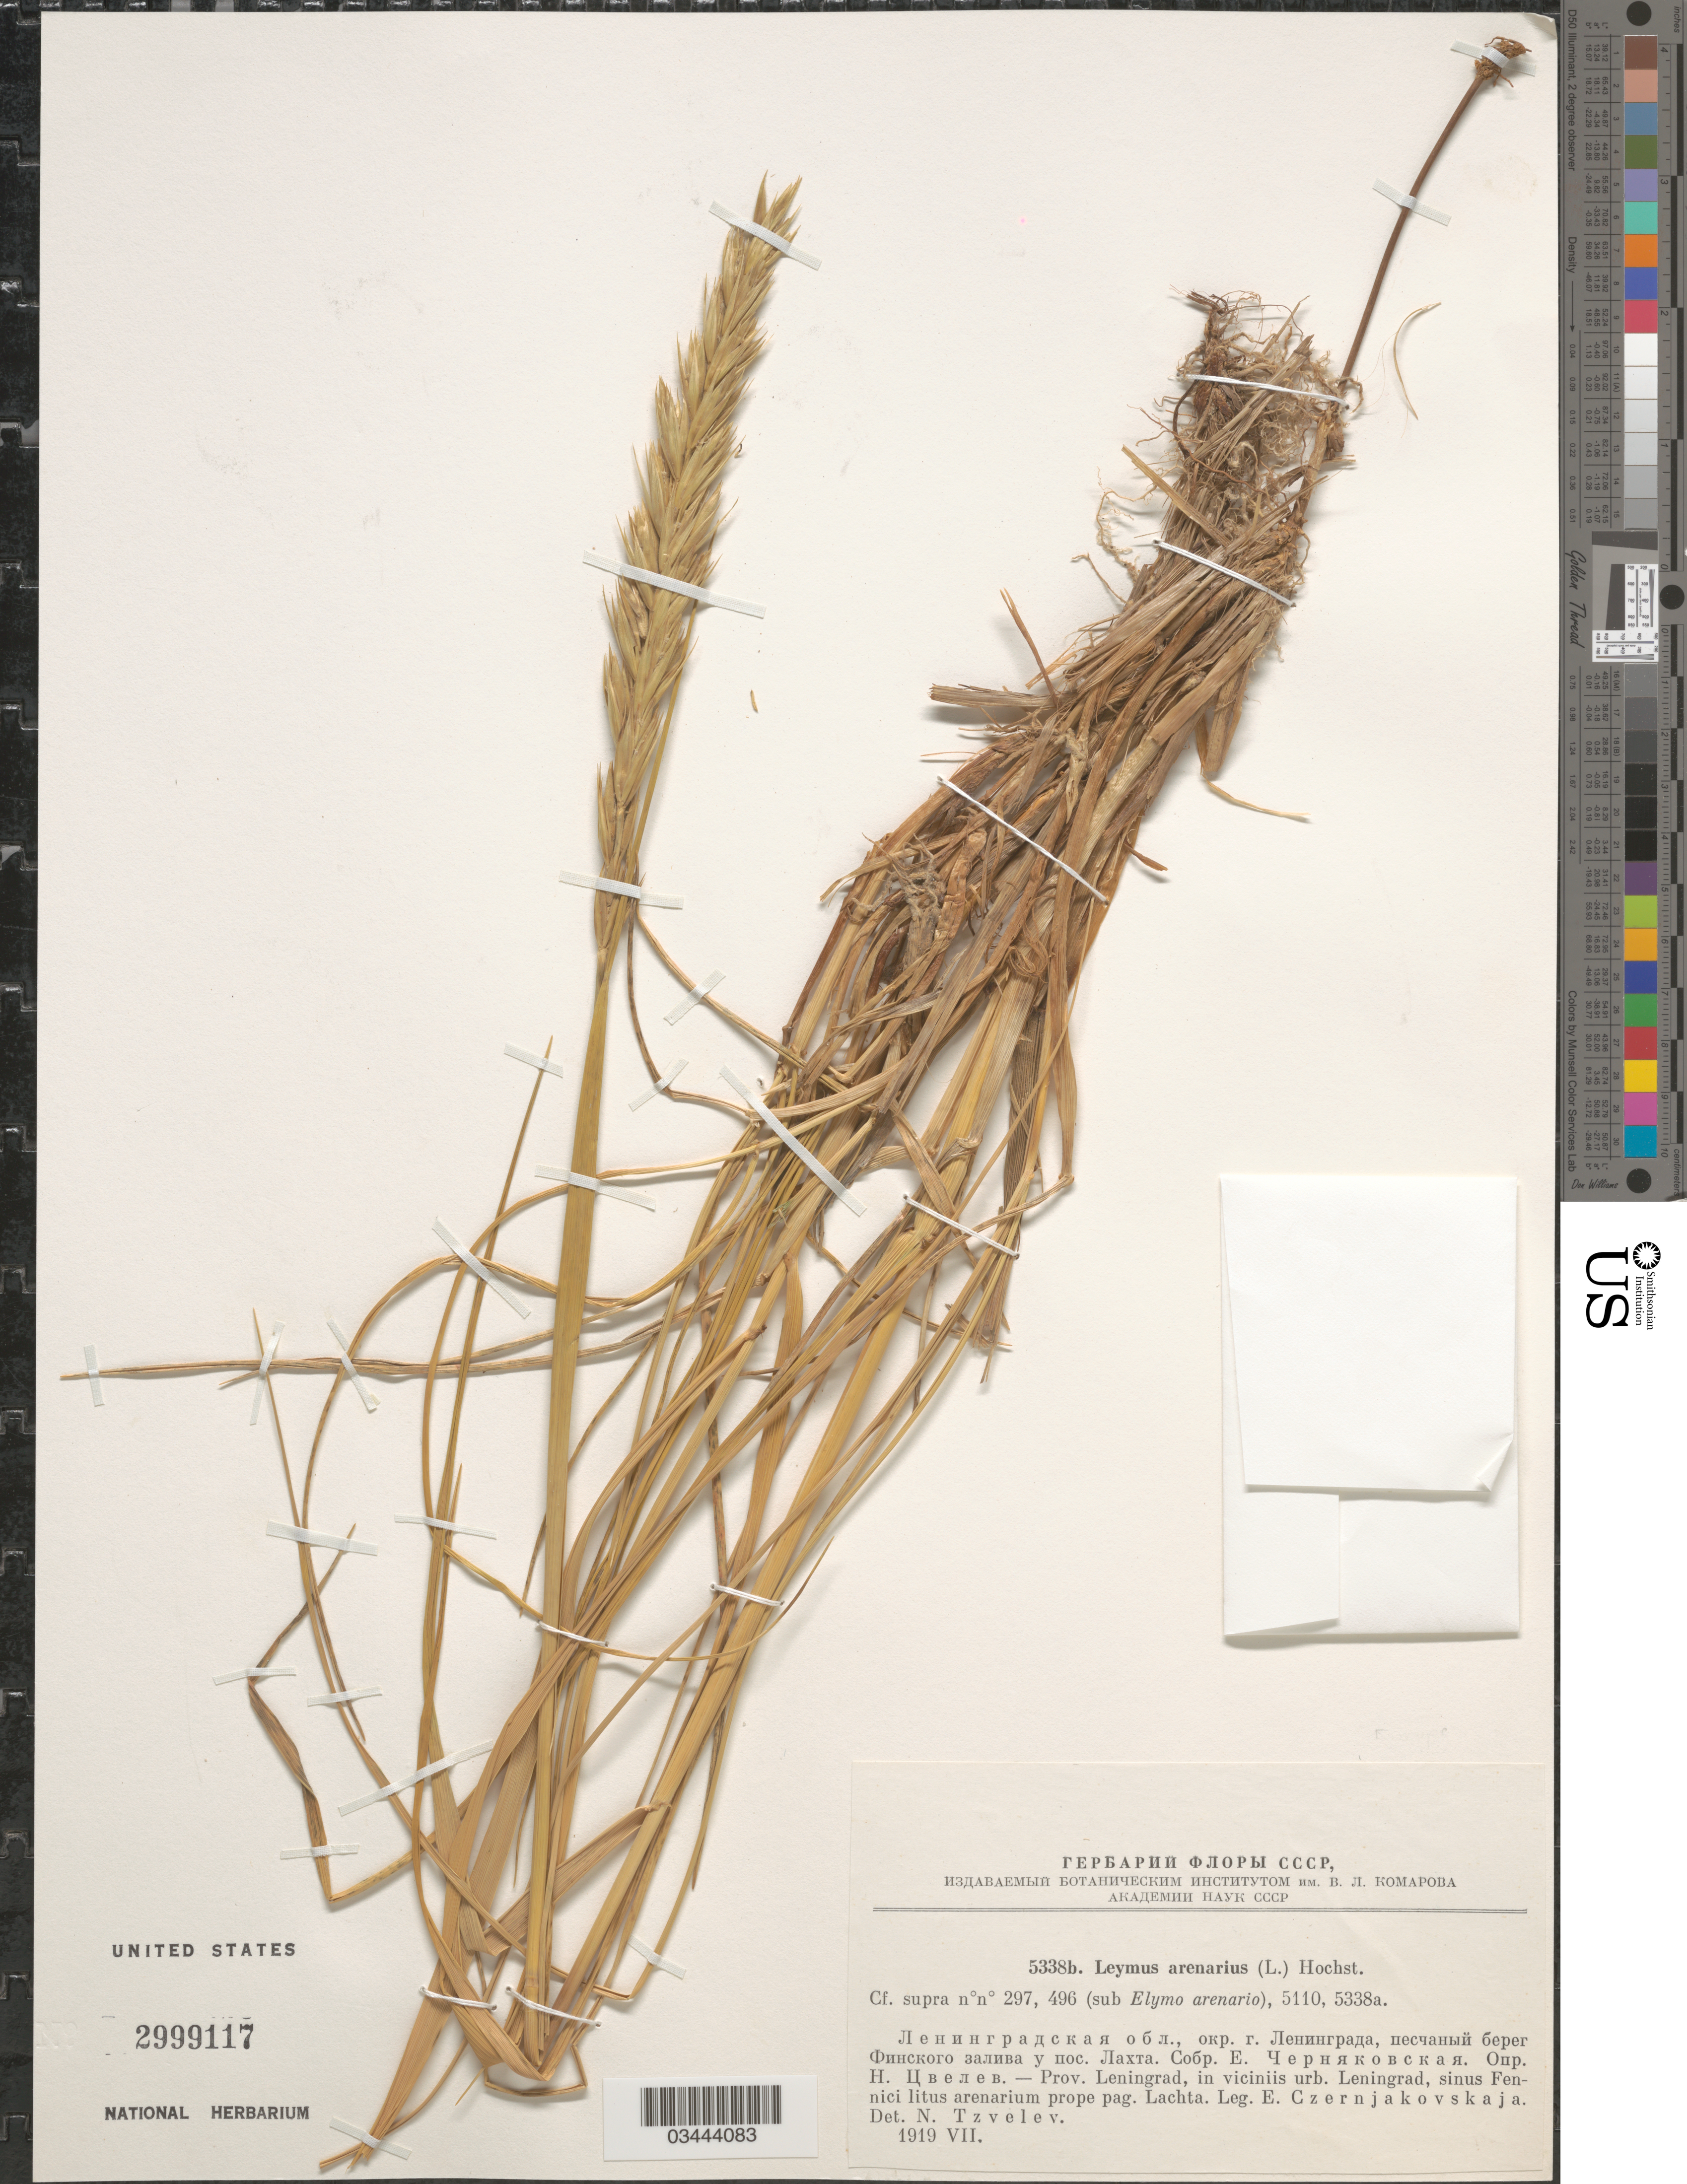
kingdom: Plantae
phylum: Tracheophyta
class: Liliopsida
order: Poales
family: Poaceae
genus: Leymus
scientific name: Leymus arenarius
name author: (L.) Hochst.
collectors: E. Czernjakovskaja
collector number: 5338b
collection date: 1919-07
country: Russian Federation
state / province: Leningrad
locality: Prov. Leningrad, in viciniis urb. Leningrad, sinus Fennic litus arenarium prope pag. Lachta.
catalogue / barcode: US 2999117